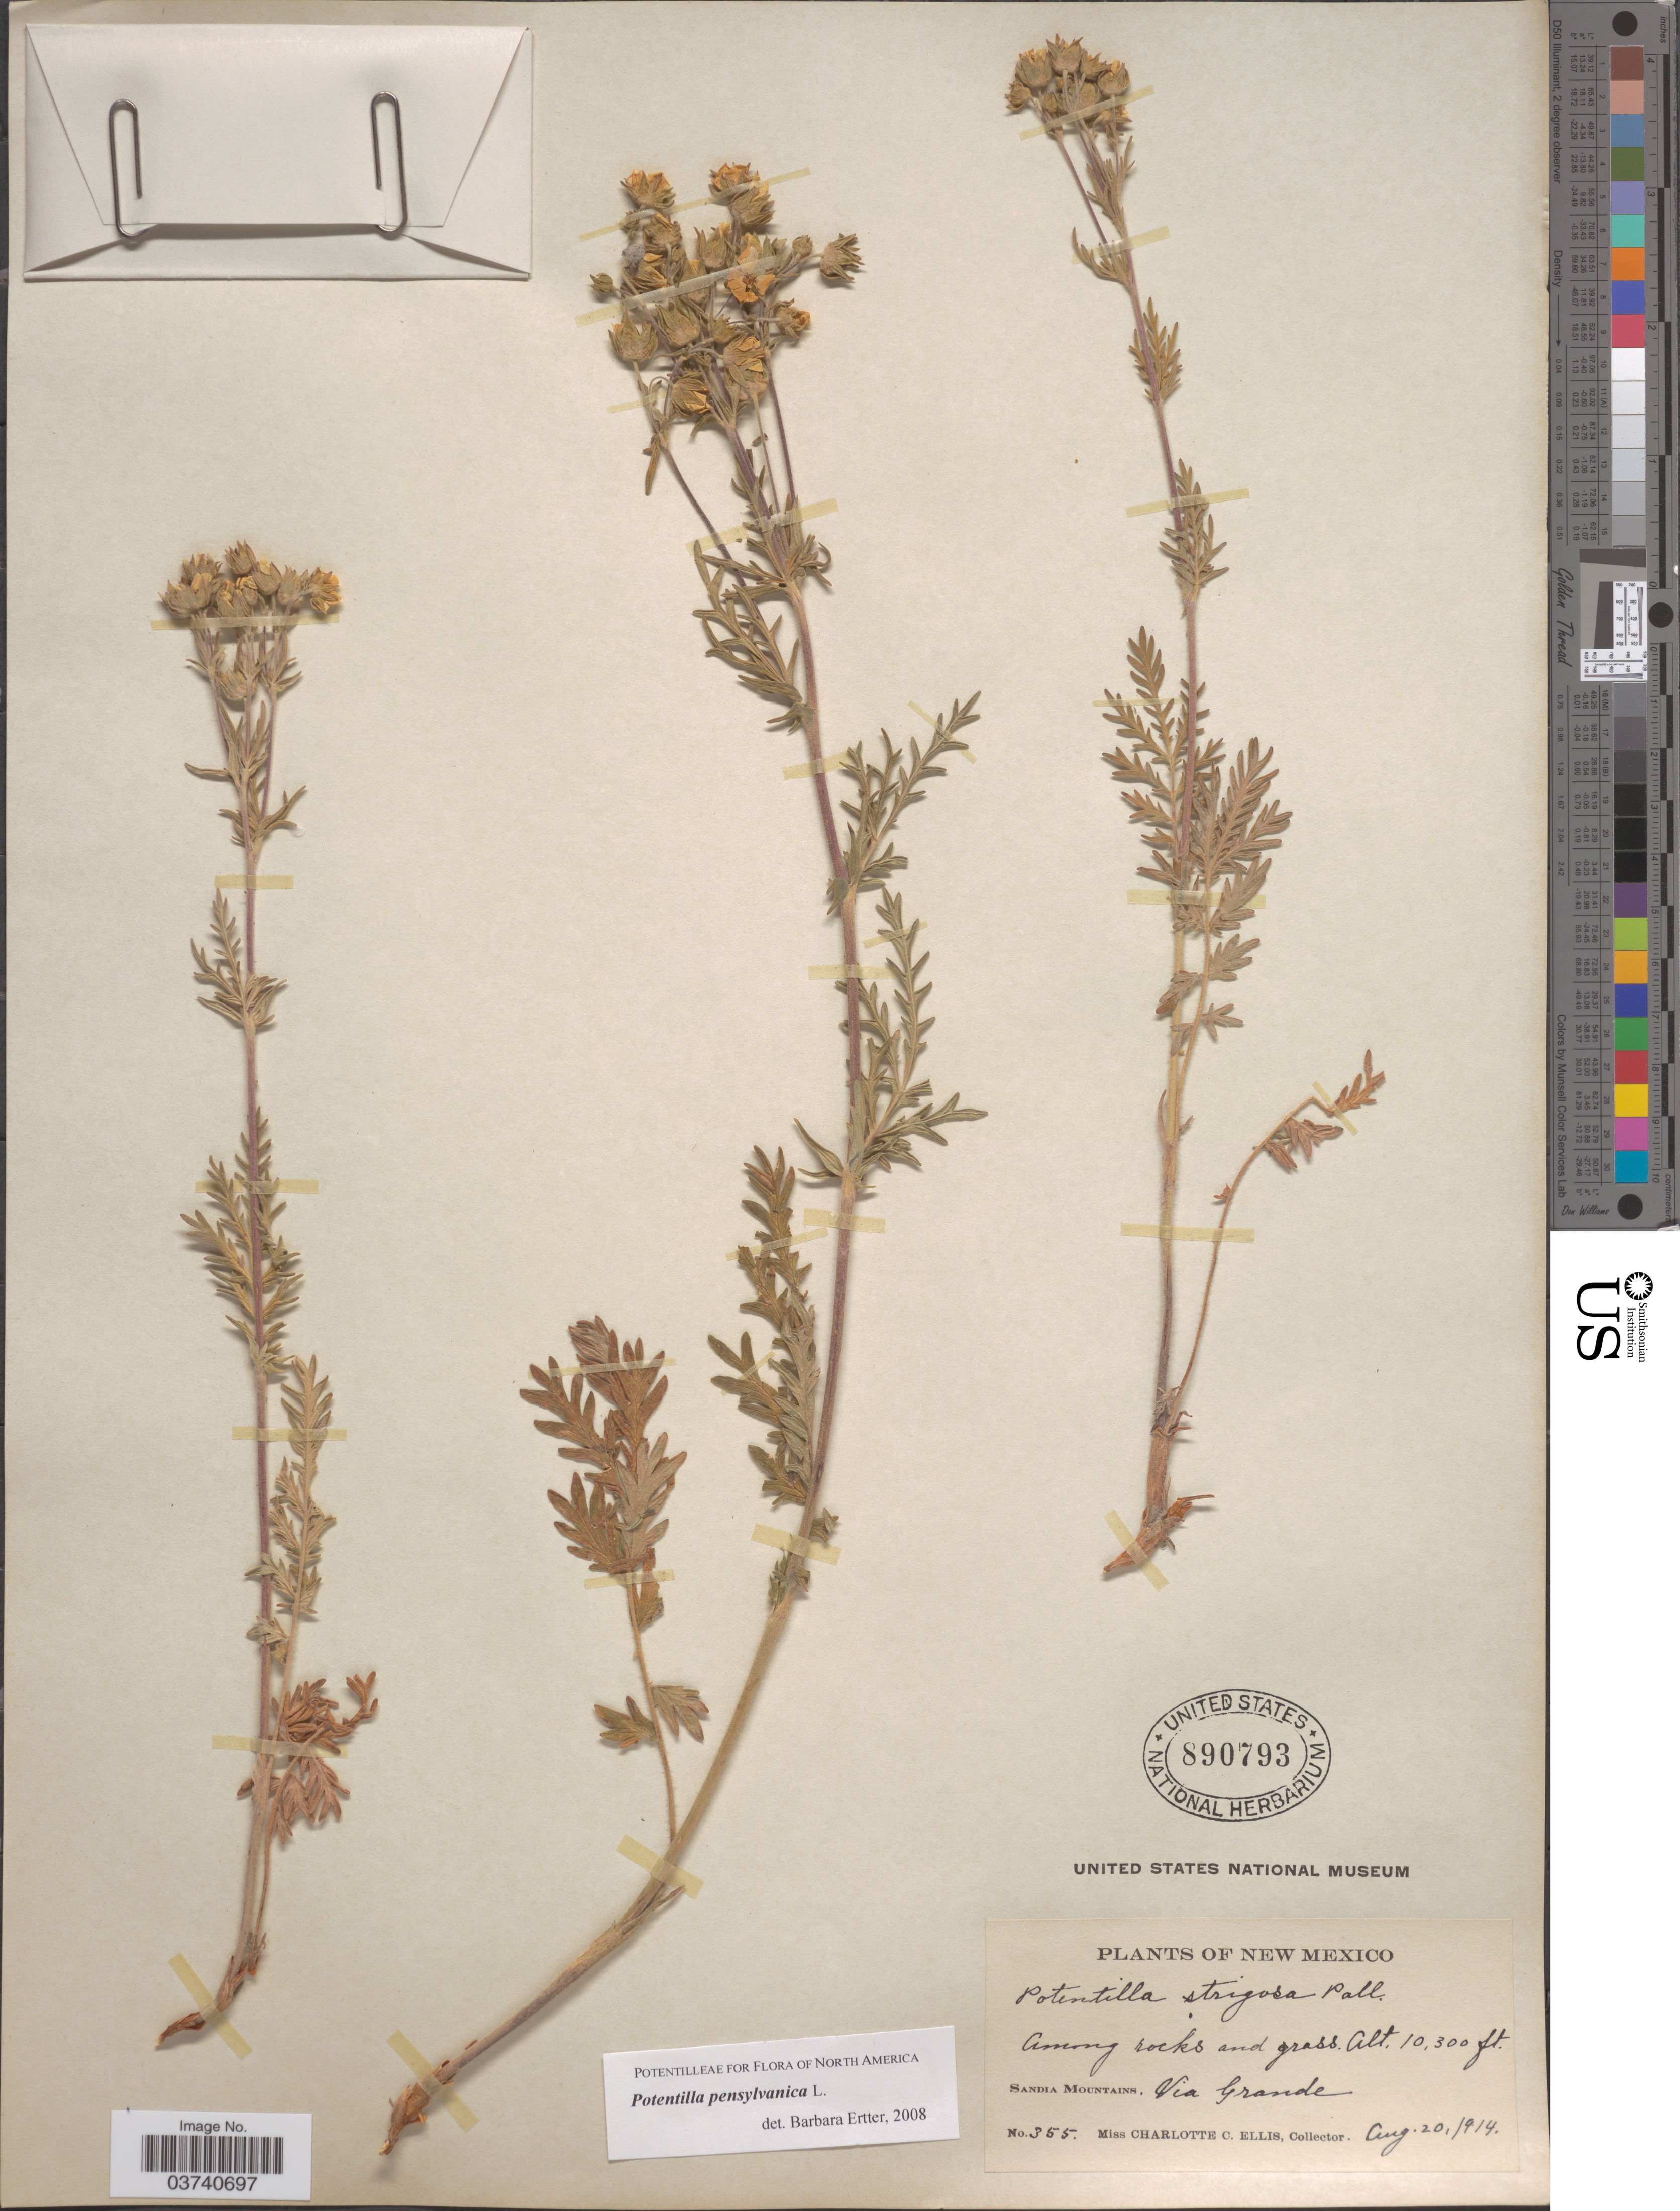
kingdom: Plantae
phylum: Tracheophyta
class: Magnoliopsida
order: Rosales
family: Rosaceae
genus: Potentilla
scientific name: Potentilla pensylvanica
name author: L.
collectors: C. C. Ellis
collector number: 355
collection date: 1914-08-20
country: United States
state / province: New Mexico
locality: Sandia Mountains. Via Grande.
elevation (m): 3139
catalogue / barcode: US 890793